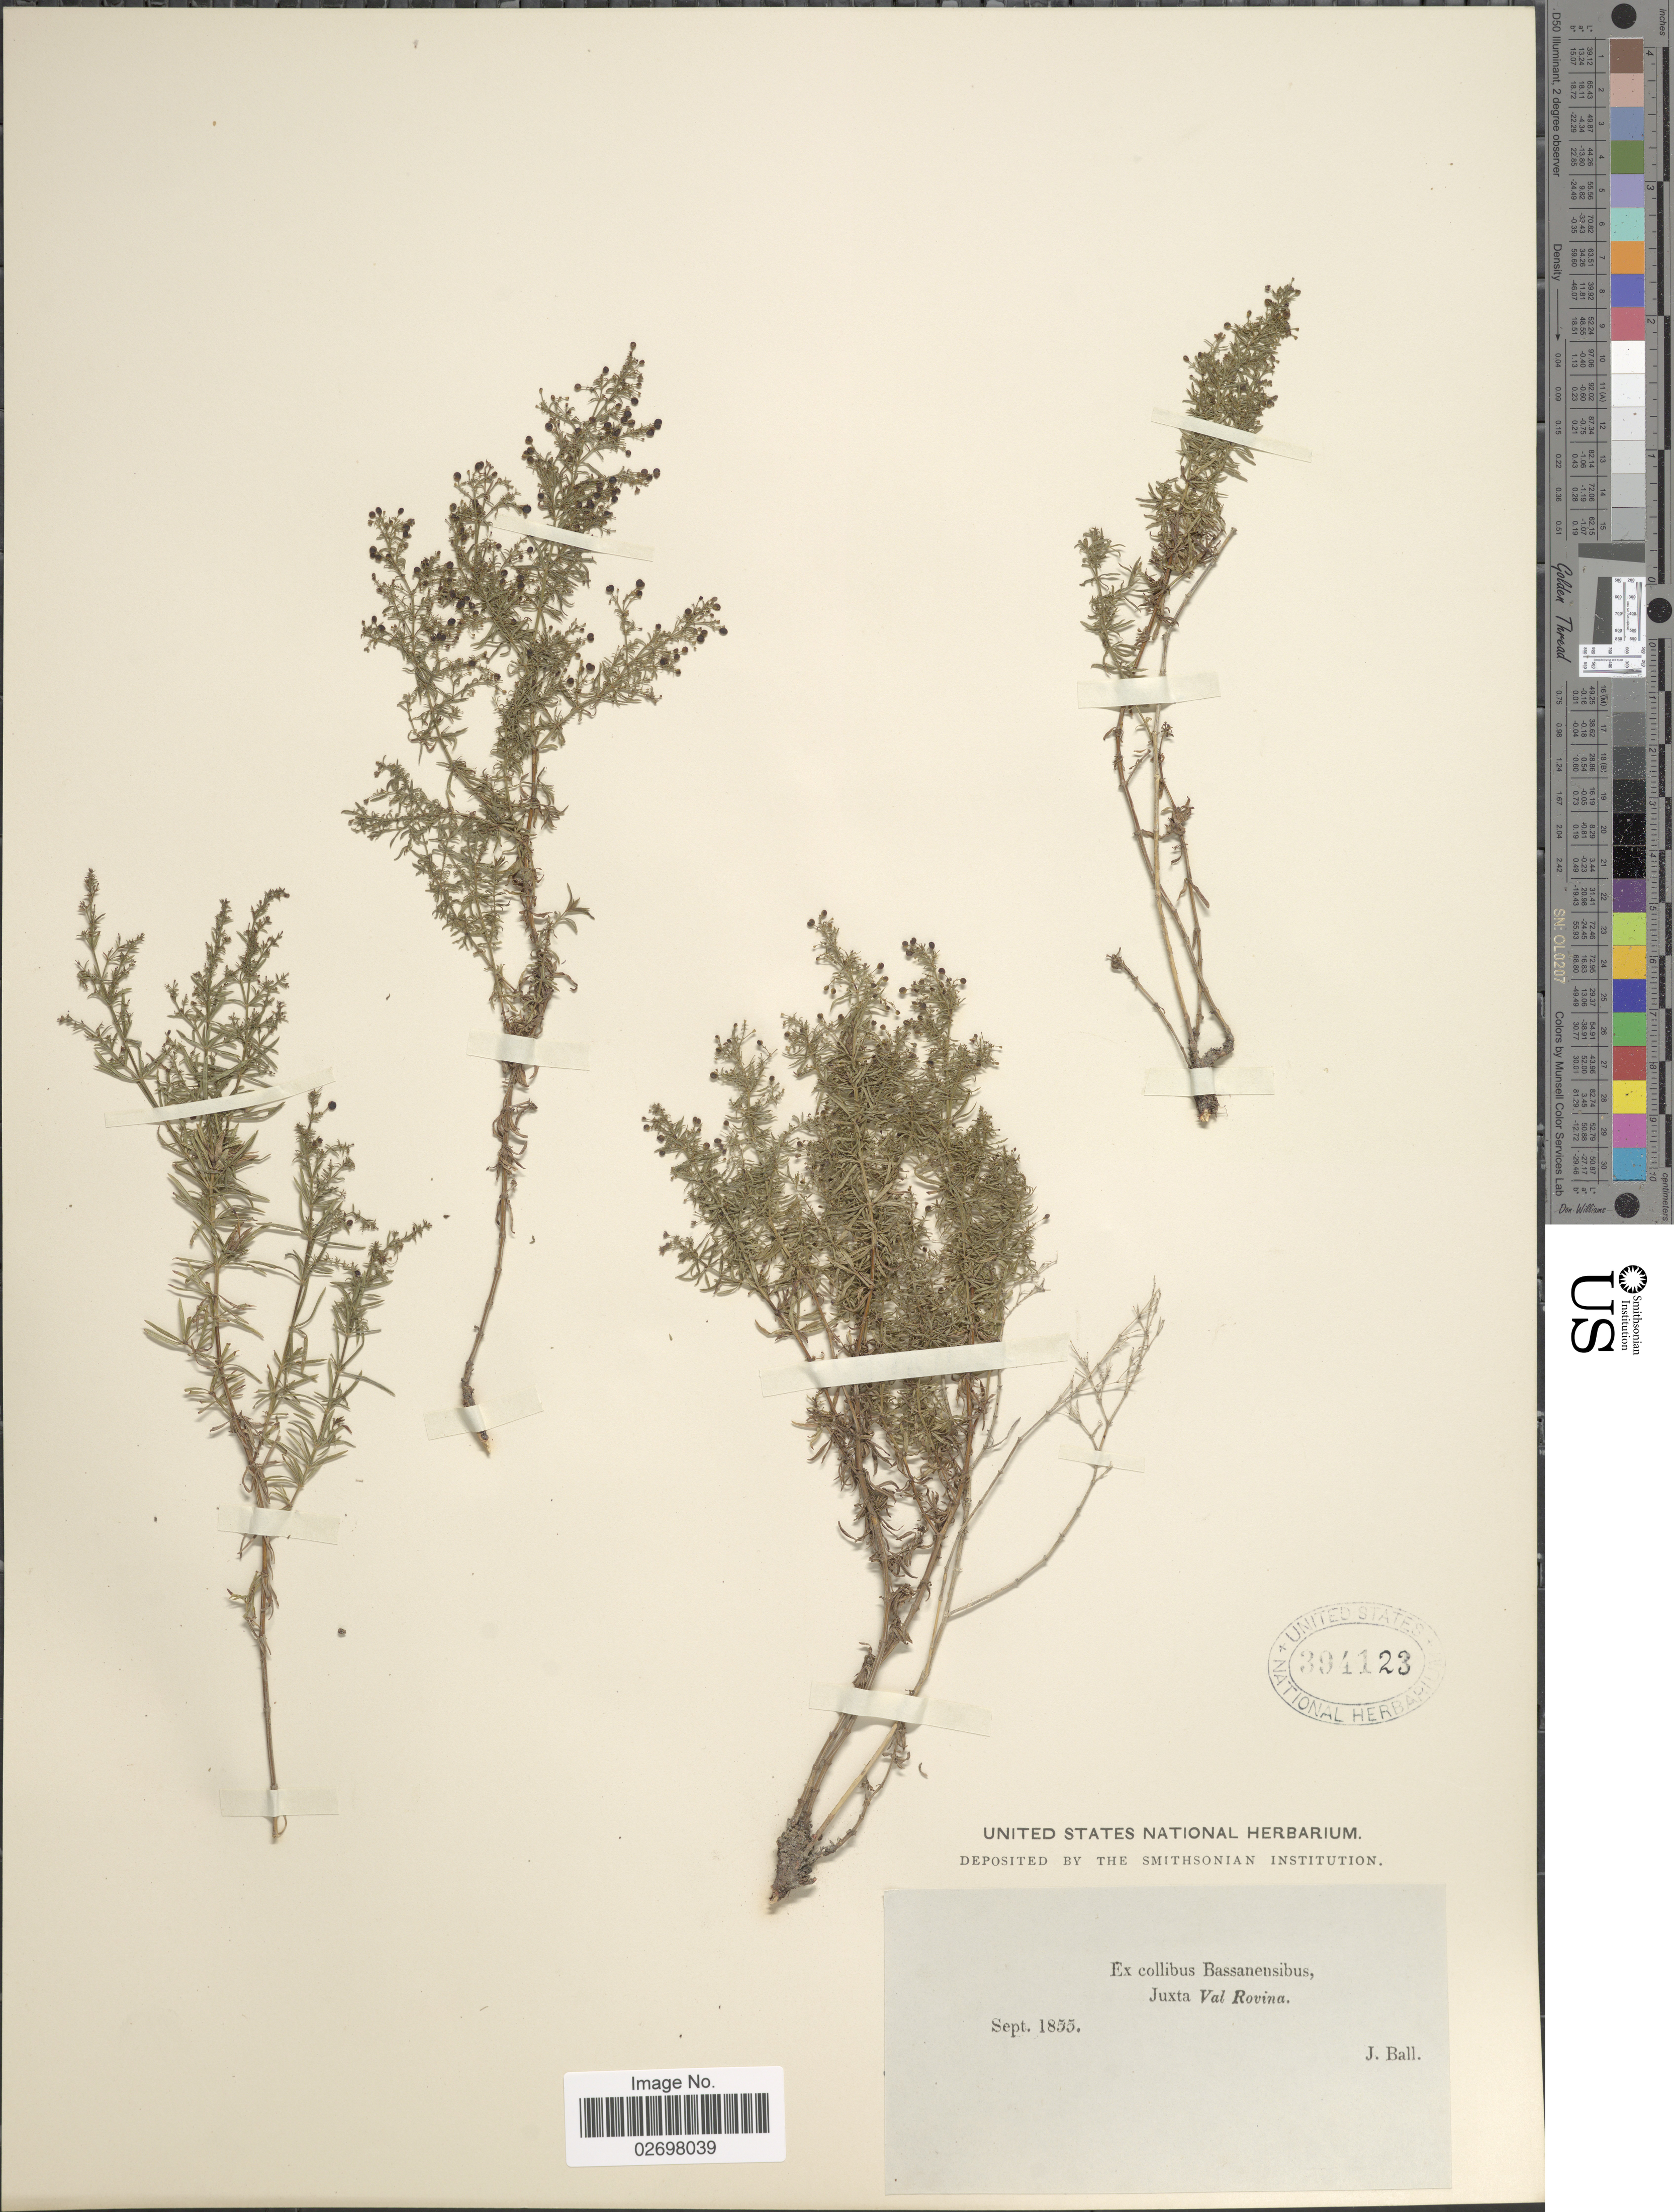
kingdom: Plantae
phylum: Tracheophyta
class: Magnoliopsida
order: Gentianales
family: Rubiaceae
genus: Galium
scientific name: Galium sp.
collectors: J. Ball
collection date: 1855-09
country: Italy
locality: Ex collibus Bassanensibus, Juxta Val Rovina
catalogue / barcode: US 394123